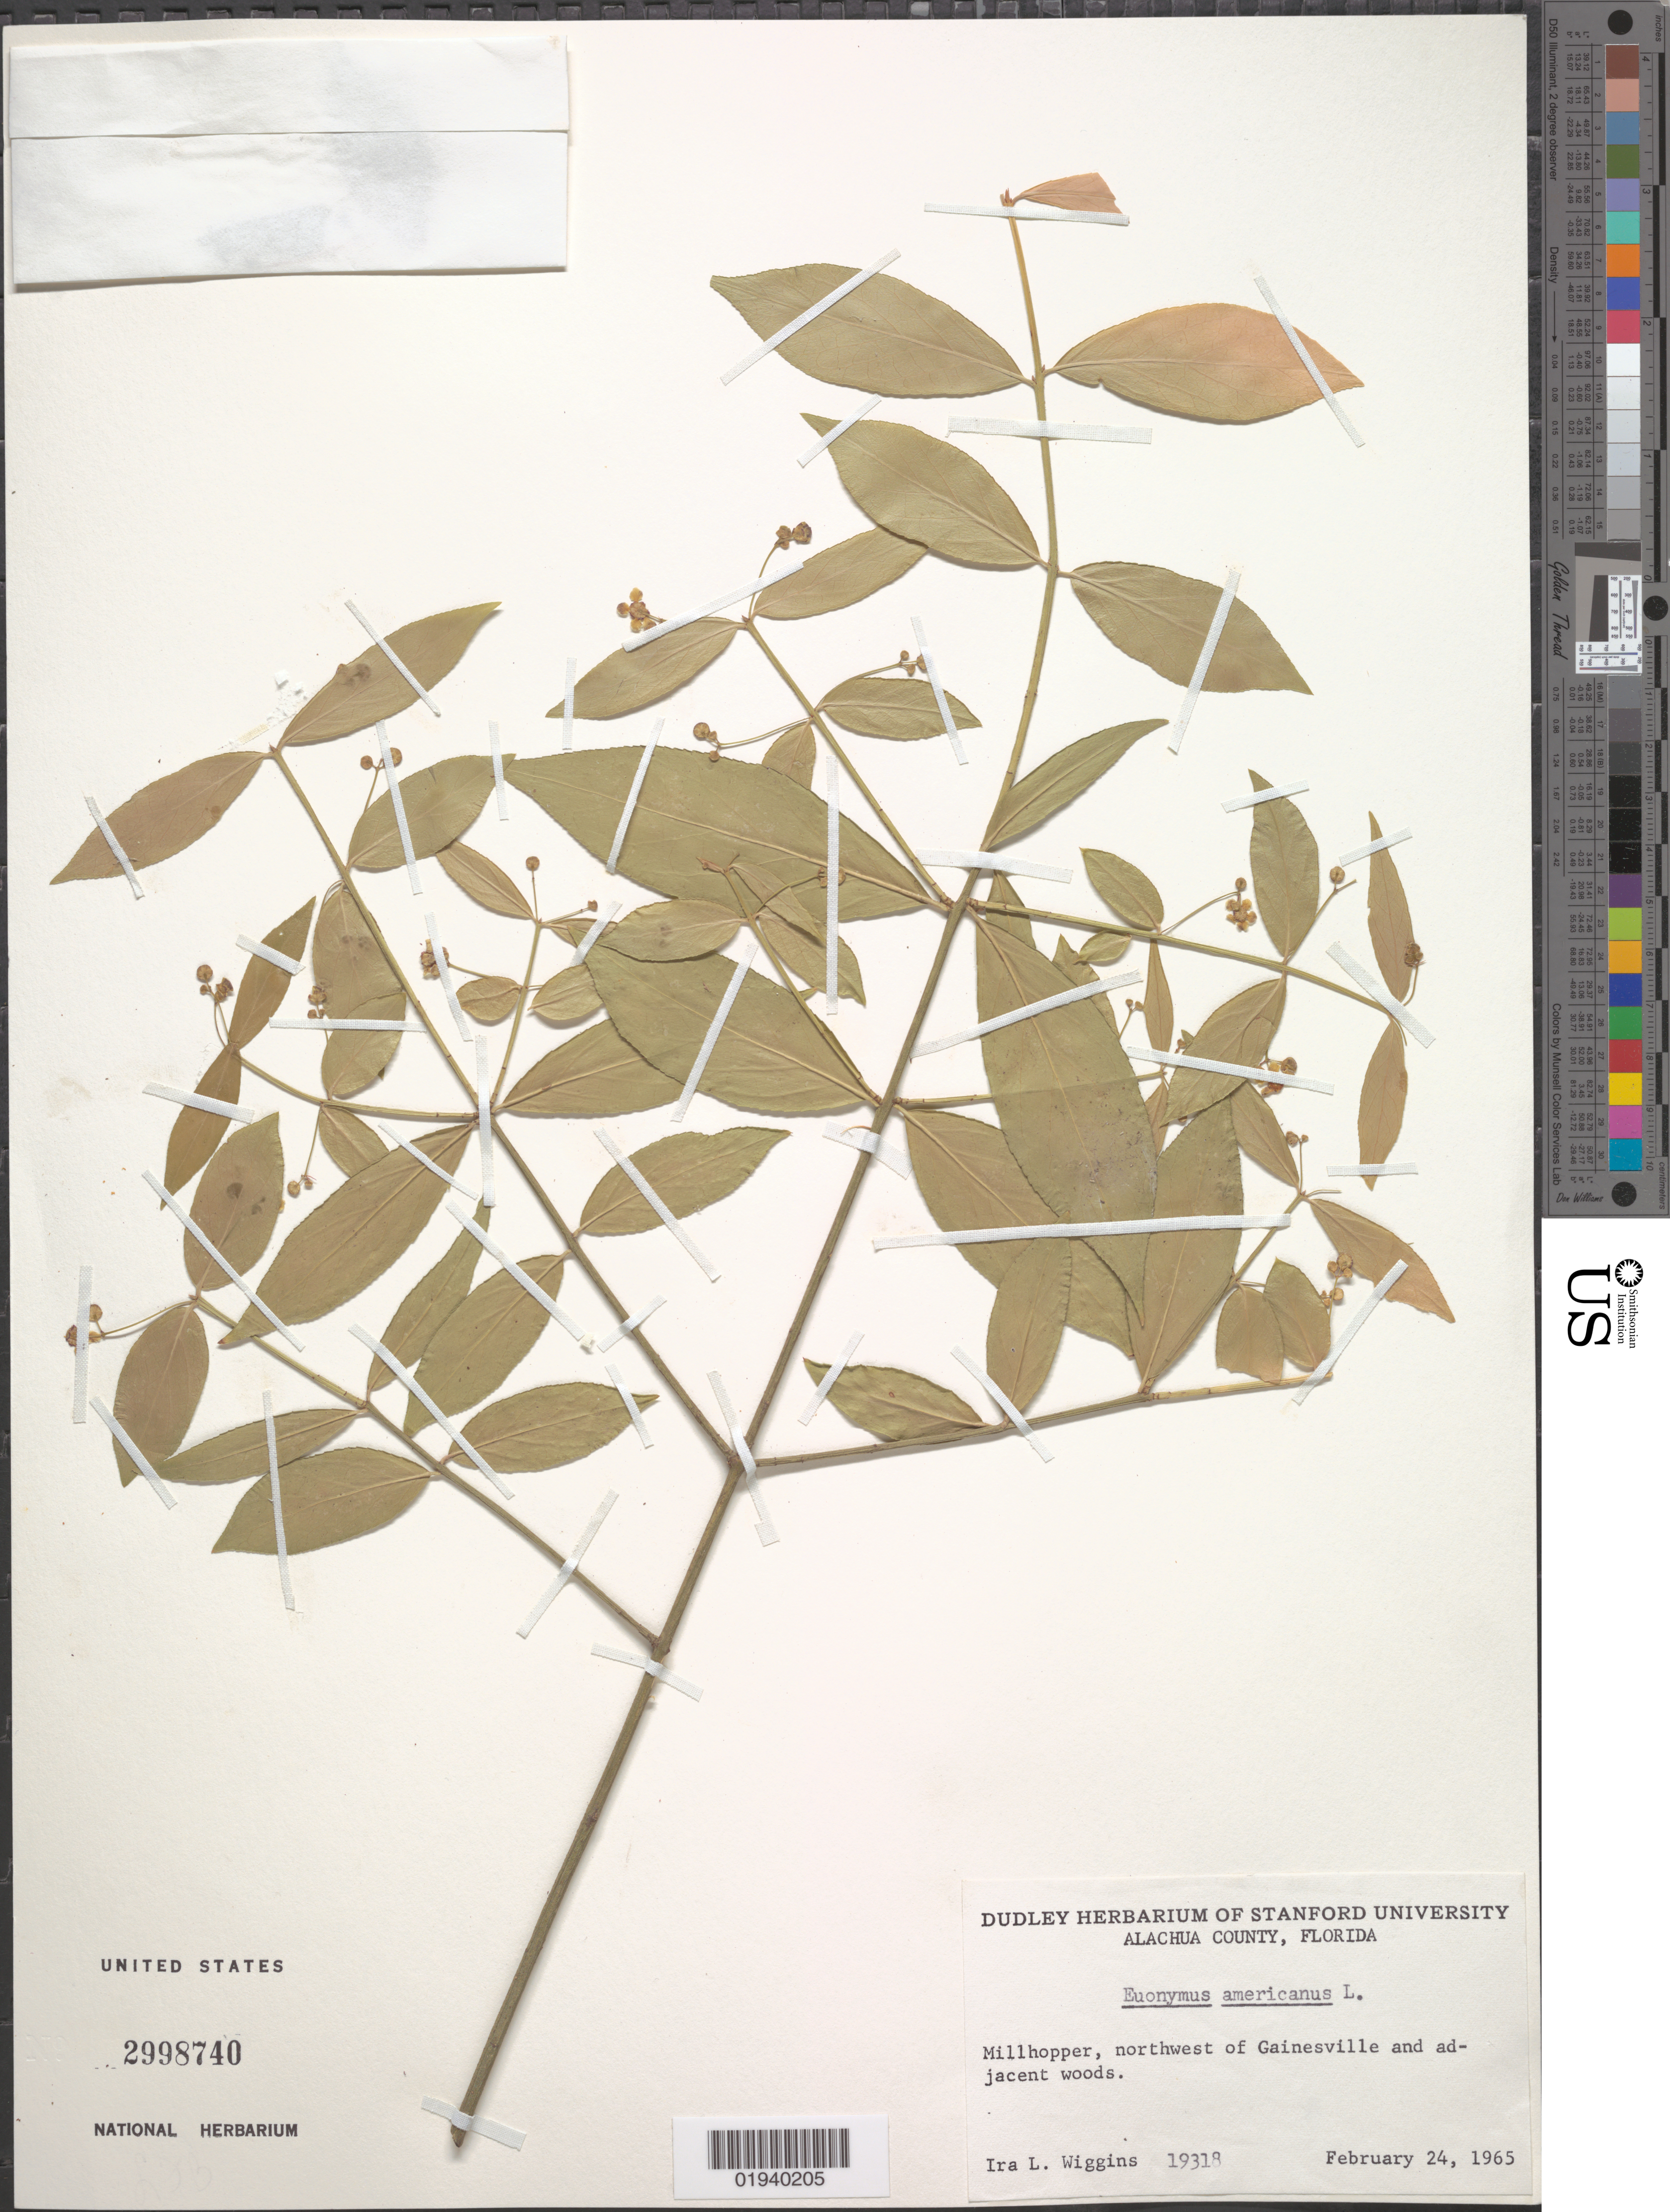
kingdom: Plantae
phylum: Tracheophyta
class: Magnoliopsida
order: Celastrales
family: Celastraceae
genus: Euonymus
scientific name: Euonymus americanus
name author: L.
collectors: I. L. Wiggins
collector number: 19318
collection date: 1965-02-24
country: United States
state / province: Florida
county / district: Alachua County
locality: Millhopper, NW of Gainesville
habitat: Woods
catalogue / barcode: US 2998740